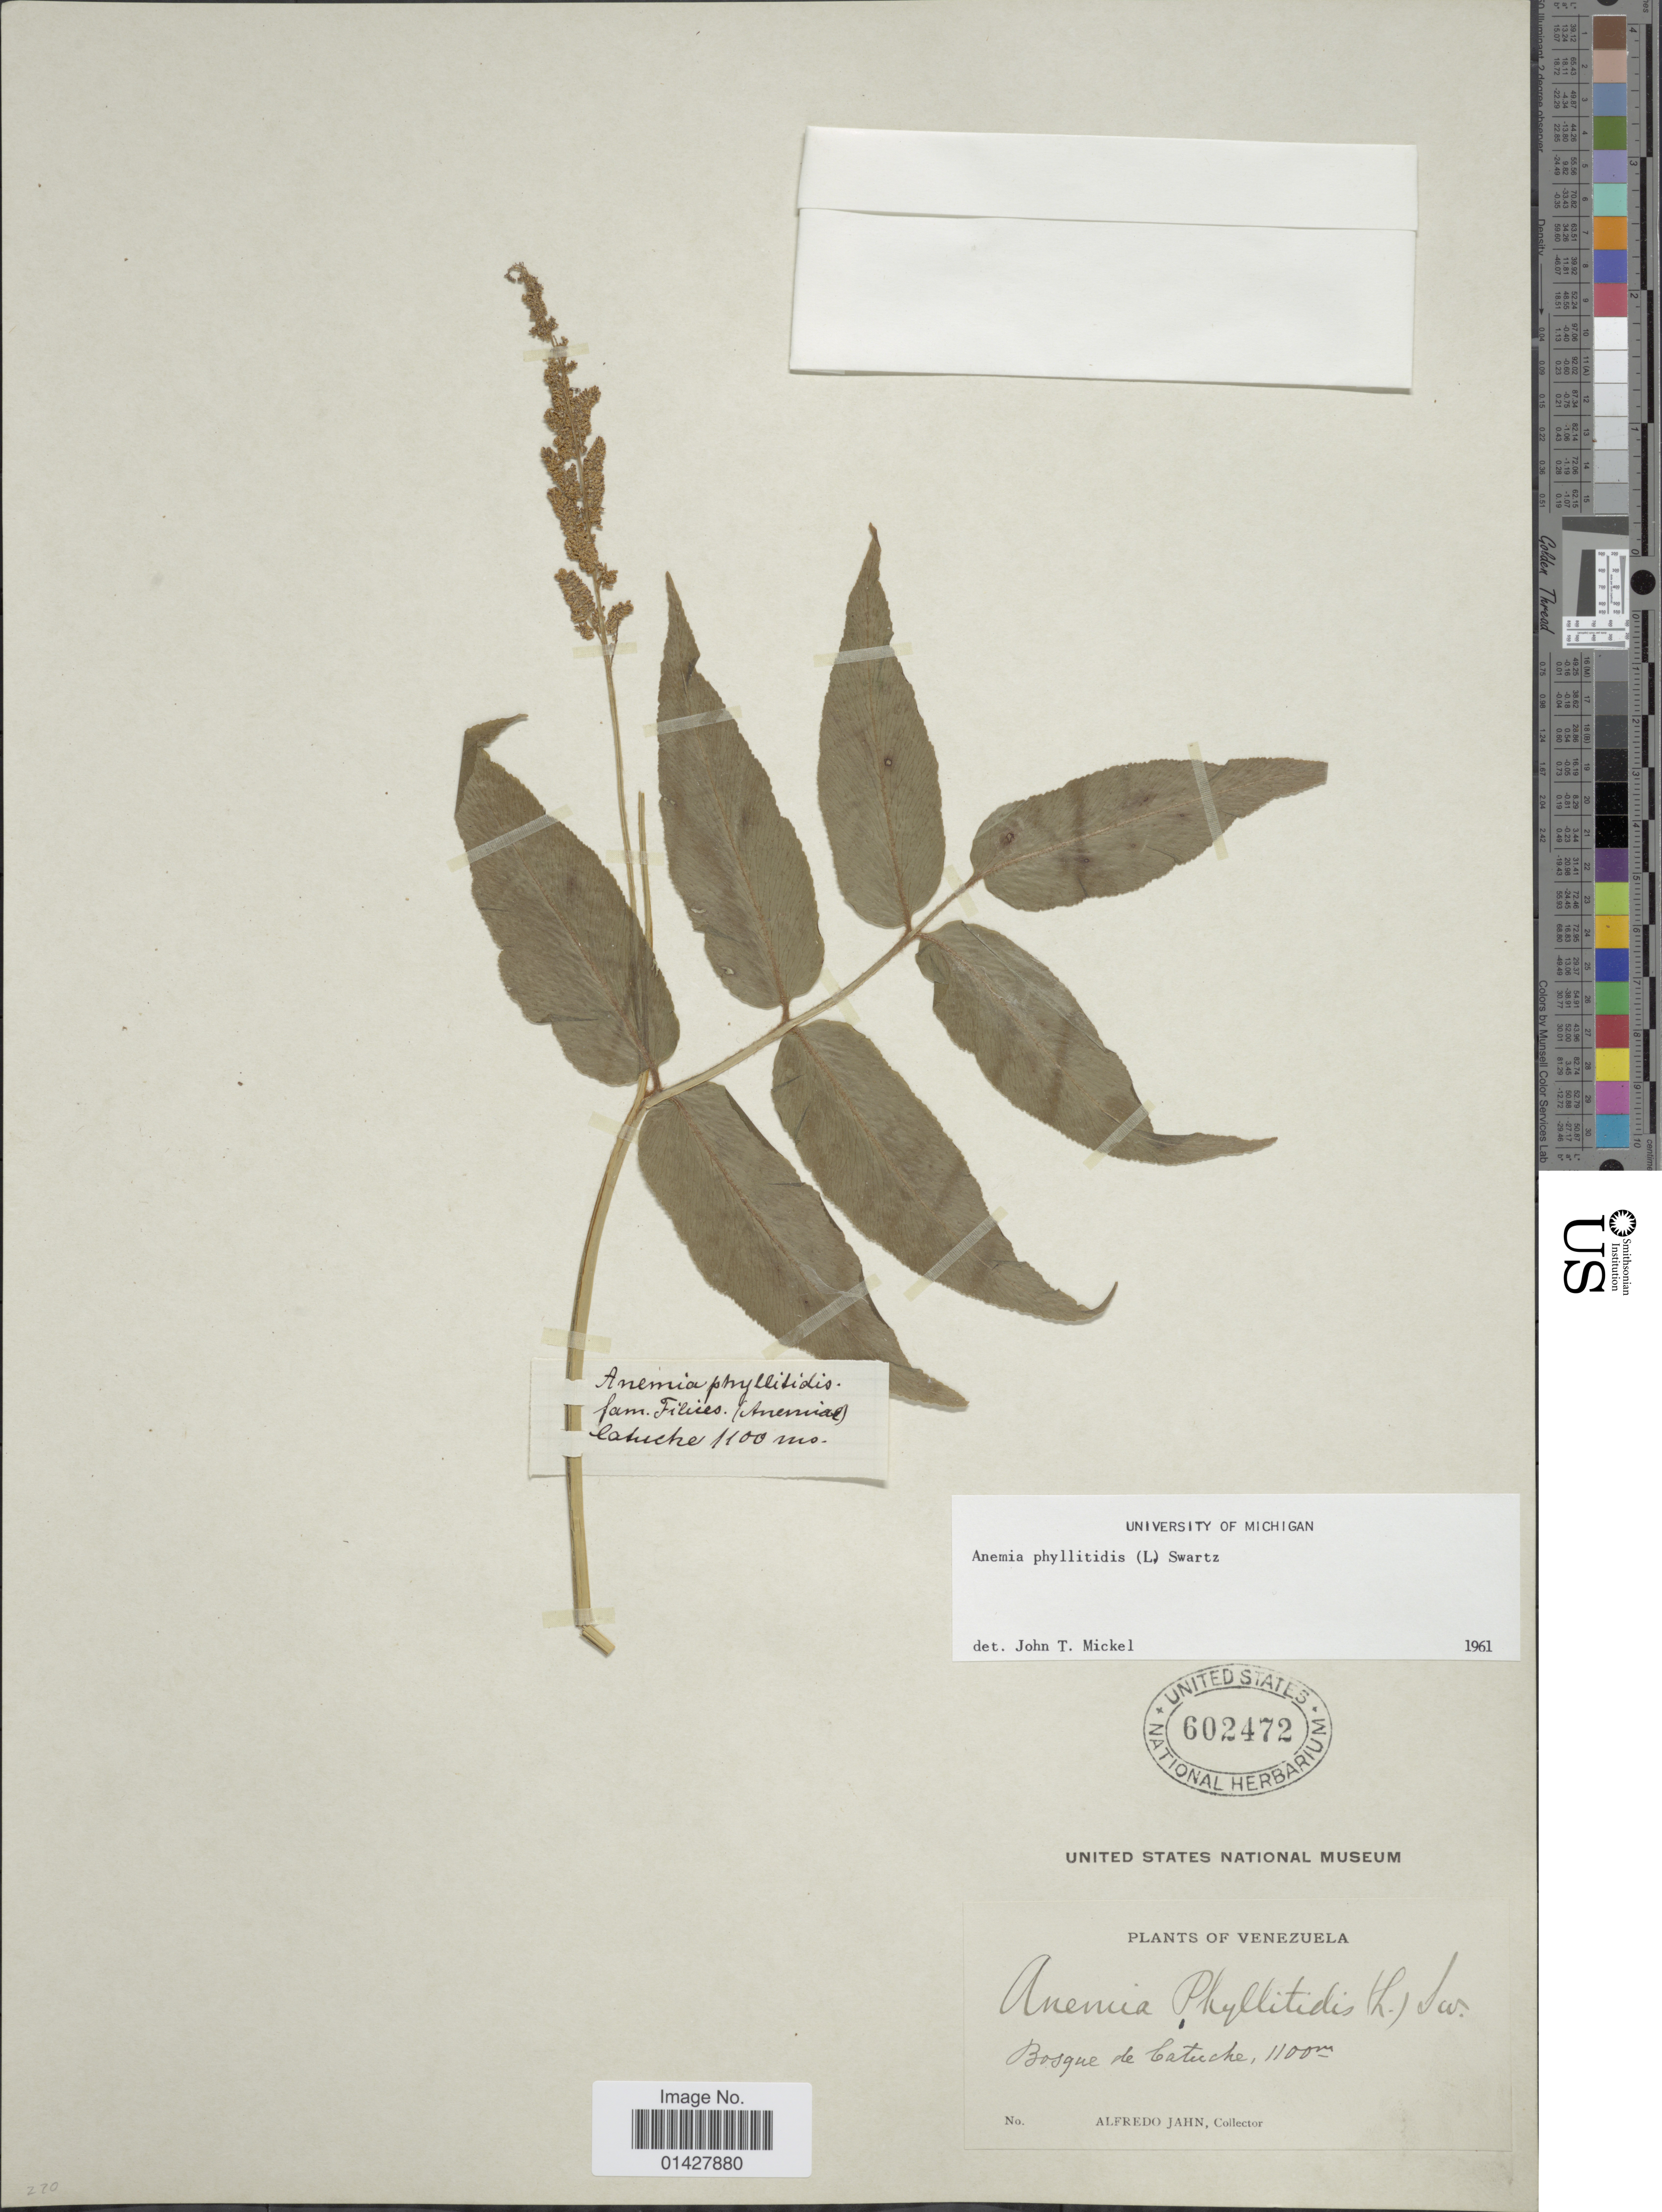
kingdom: Plantae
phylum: Tracheophyta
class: Polypodiopsida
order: Schizaeales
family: Anemiaceae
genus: Anemia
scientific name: Anemia phyllitidis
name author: (L.) Sw.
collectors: A. Jahn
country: Venezuela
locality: Bosque de Catuche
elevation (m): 1100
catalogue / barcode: US 602472